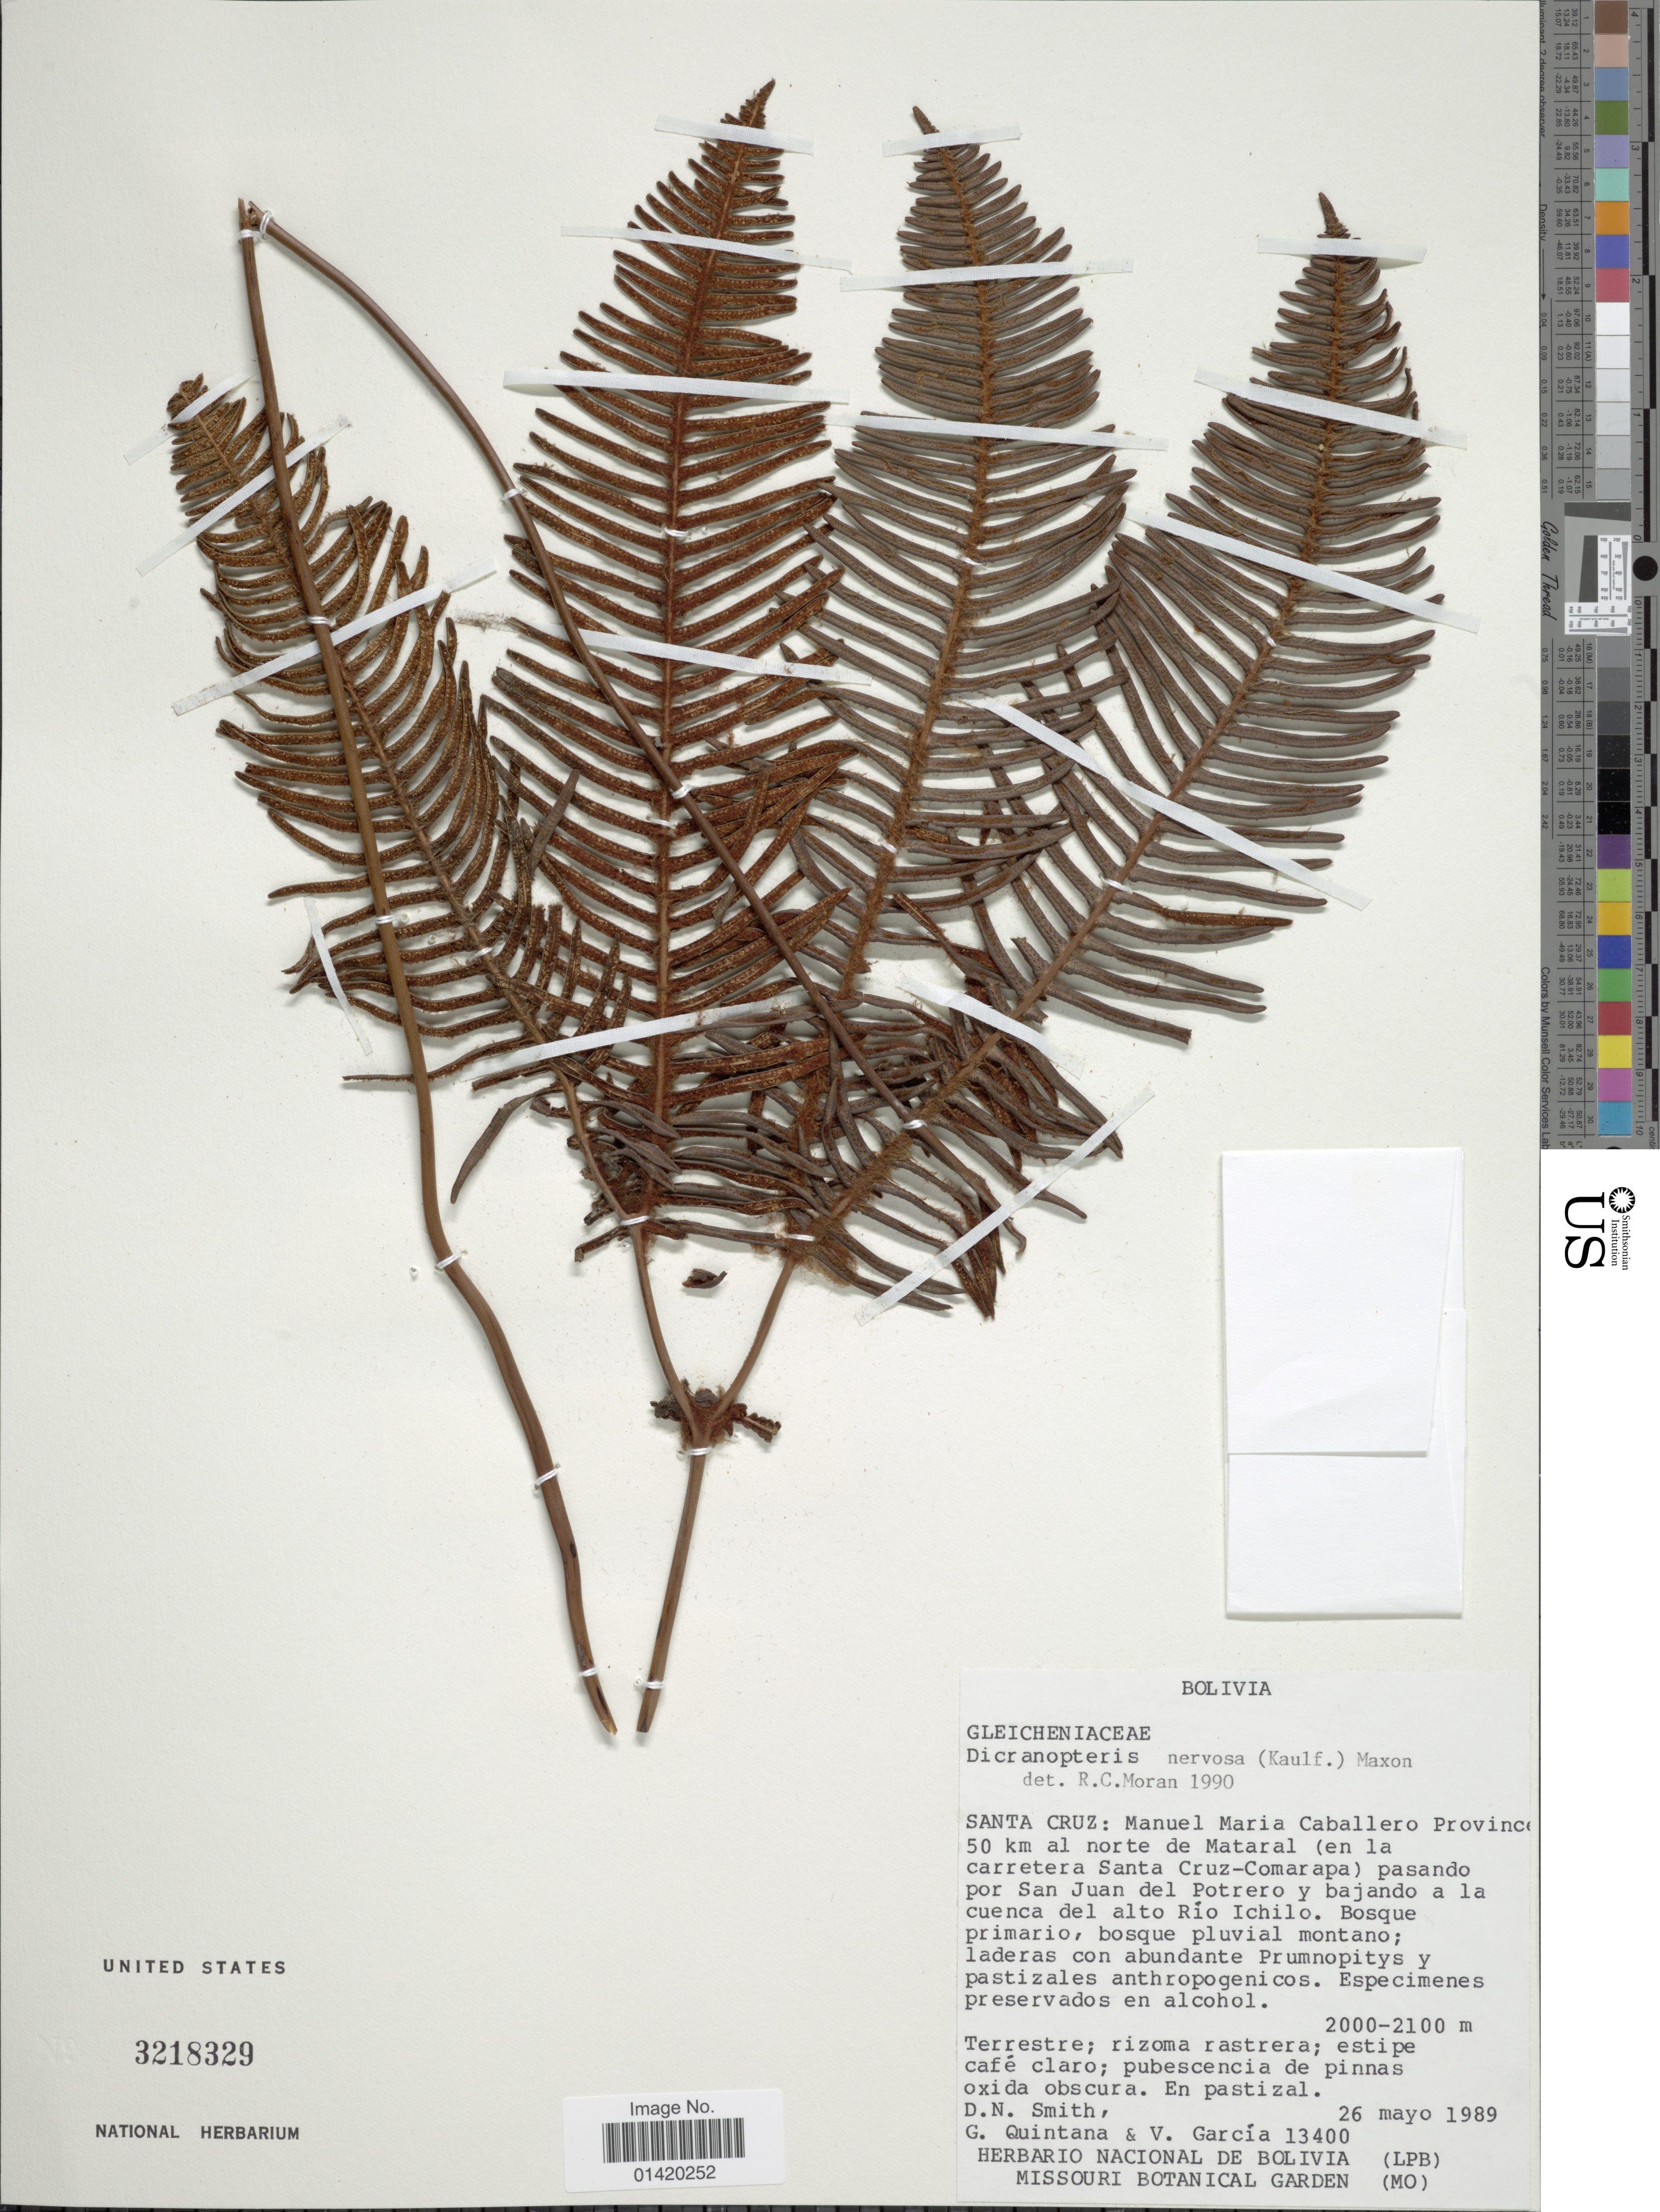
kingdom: Plantae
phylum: Tracheophyta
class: Polypodiopsida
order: Gleicheniales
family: Gleicheniaceae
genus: Dicranopteris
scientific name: Dicranopteris nervosa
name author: (Kaulf.) Maxon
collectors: D. Smith, G. Quintana & V. García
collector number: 13400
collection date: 1989-05-26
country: Bolivia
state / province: Santa Cruz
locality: Manuel Maria Caballero Province 50 km al norte de mataral (en la carretera Santa Cruz-Comarapa) pasando por San Juan del Potrero y bajando a la cuenca del alto Río Ichilo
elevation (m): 2000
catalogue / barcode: US 3218329